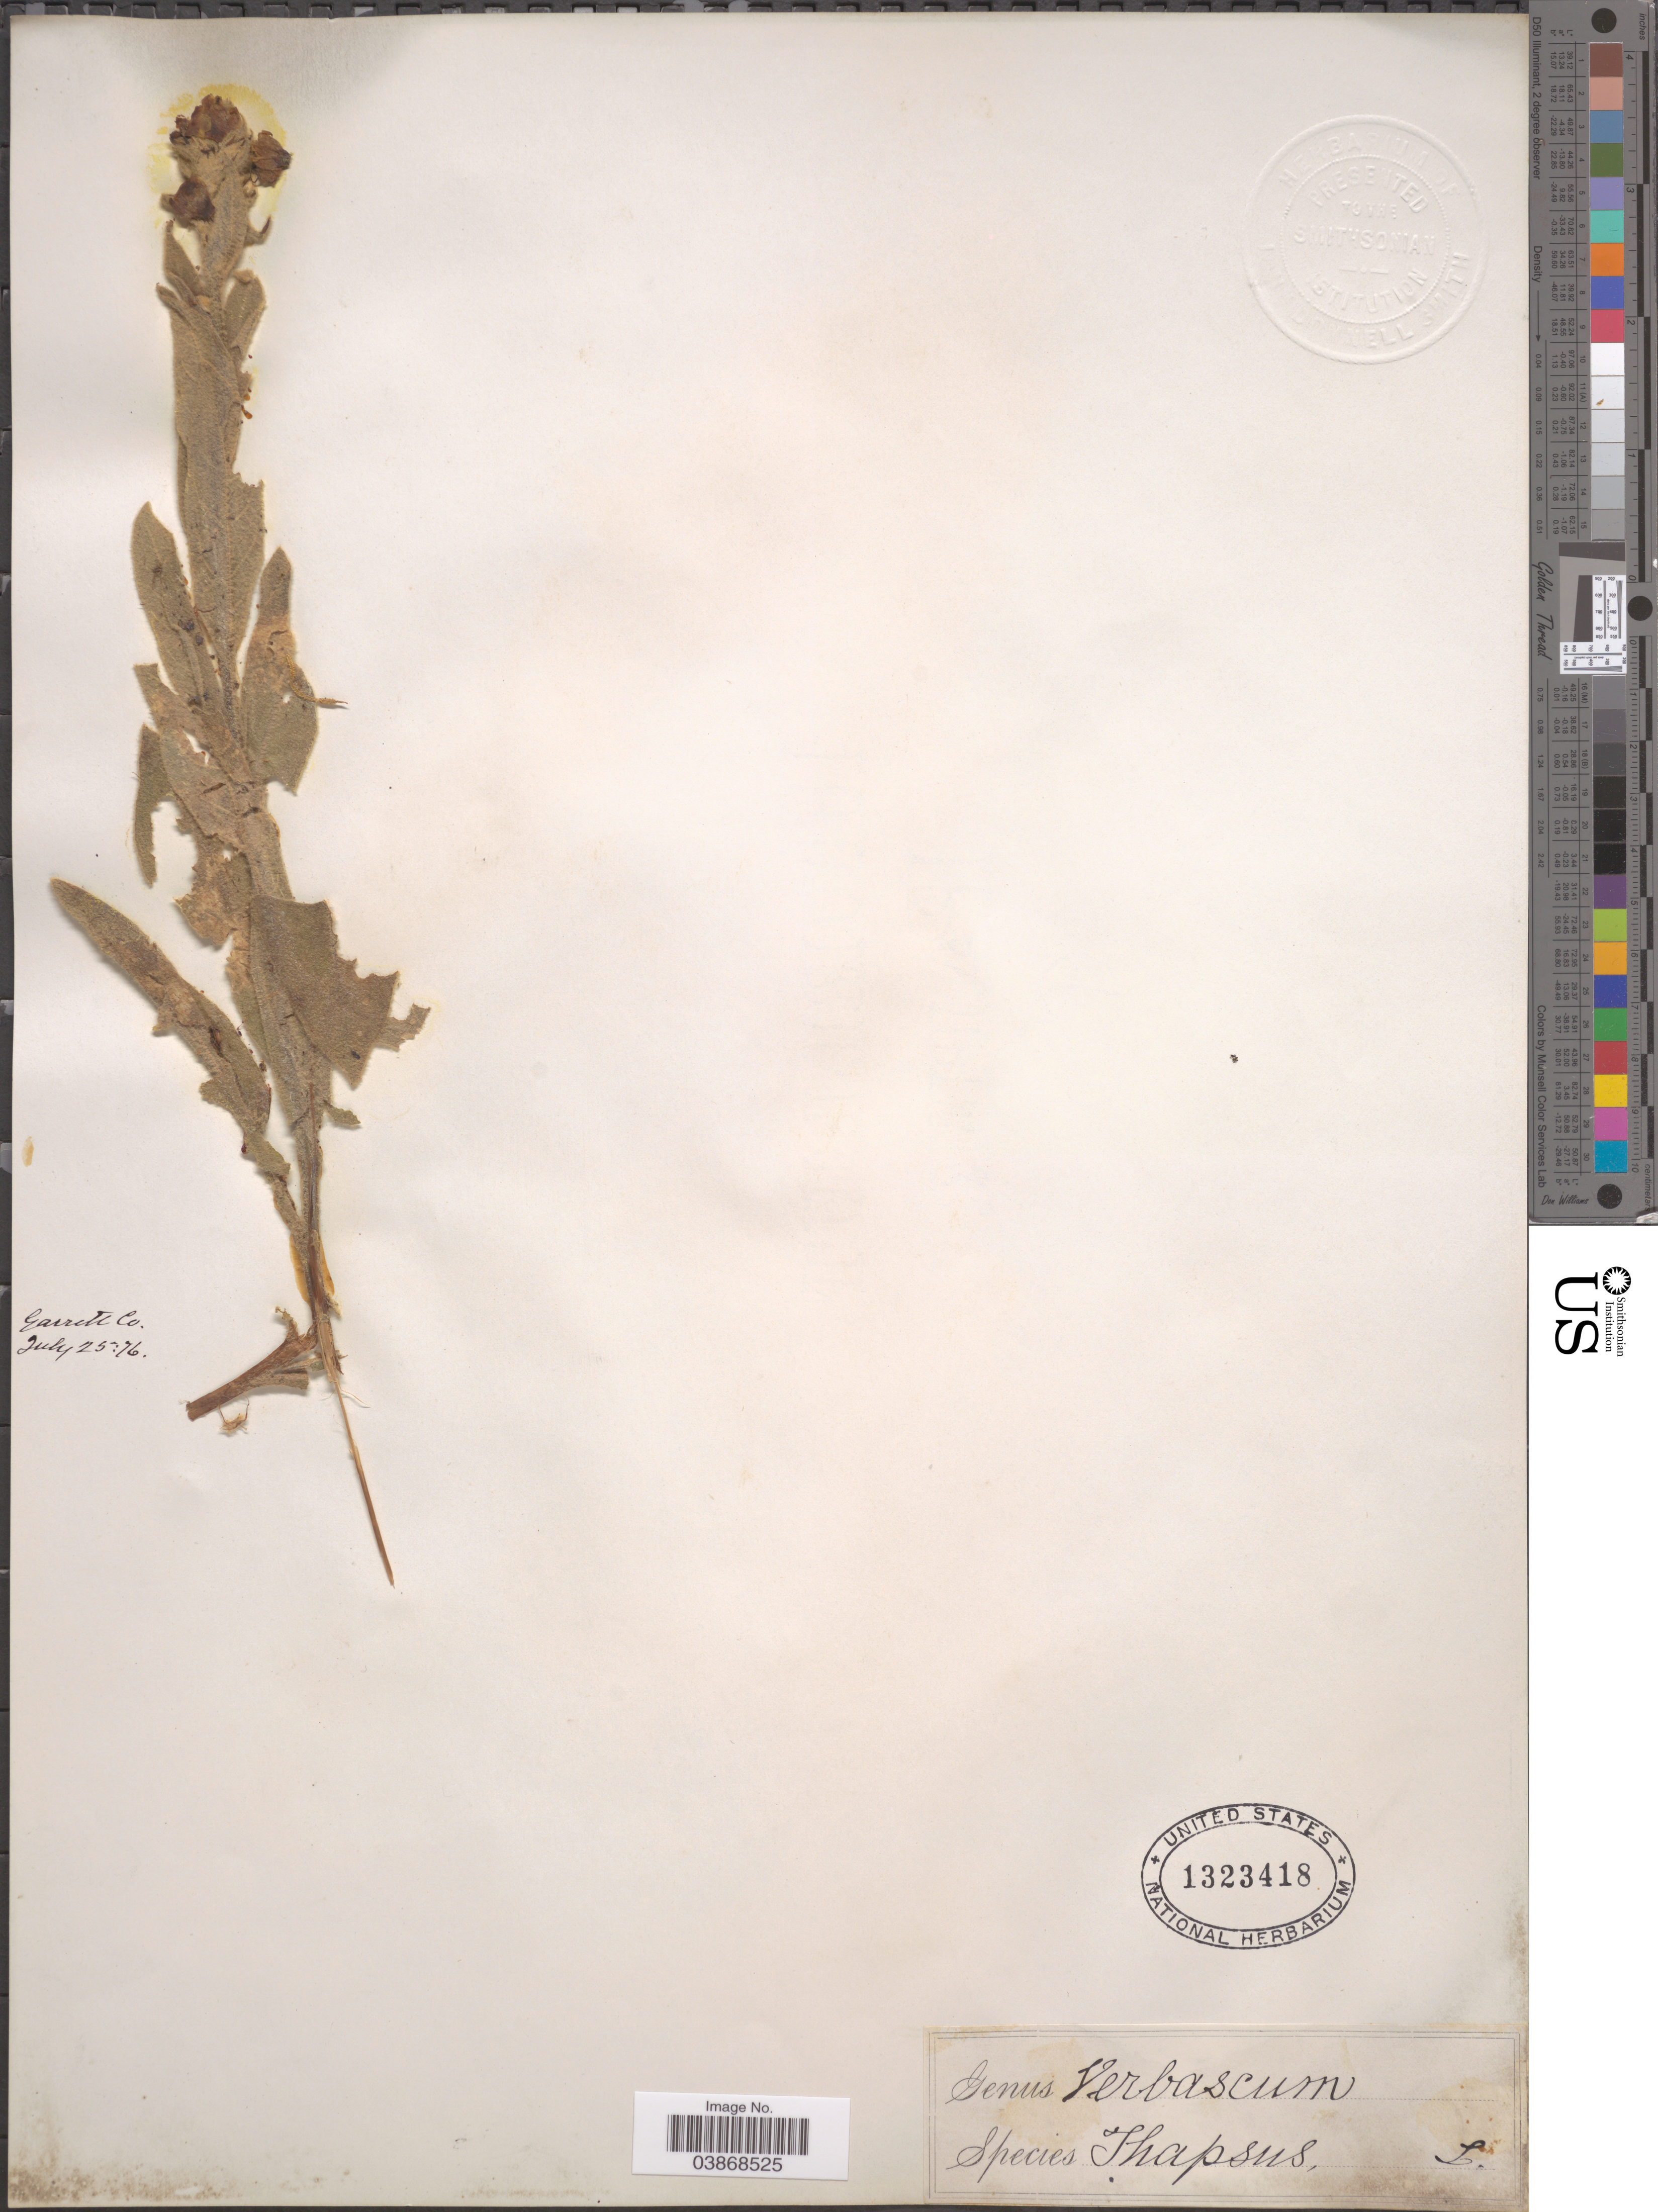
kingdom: Plantae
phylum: Tracheophyta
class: Magnoliopsida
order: Lamiales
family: Scrophulariaceae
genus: Verbascum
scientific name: Verbascum thapsus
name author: L.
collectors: J. Donnell Smith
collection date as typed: Transcribed d/m/y: 25/7/76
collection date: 1876-07-25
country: United States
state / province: Maryland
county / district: Garrett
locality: Garrett Co.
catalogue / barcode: US 1323418